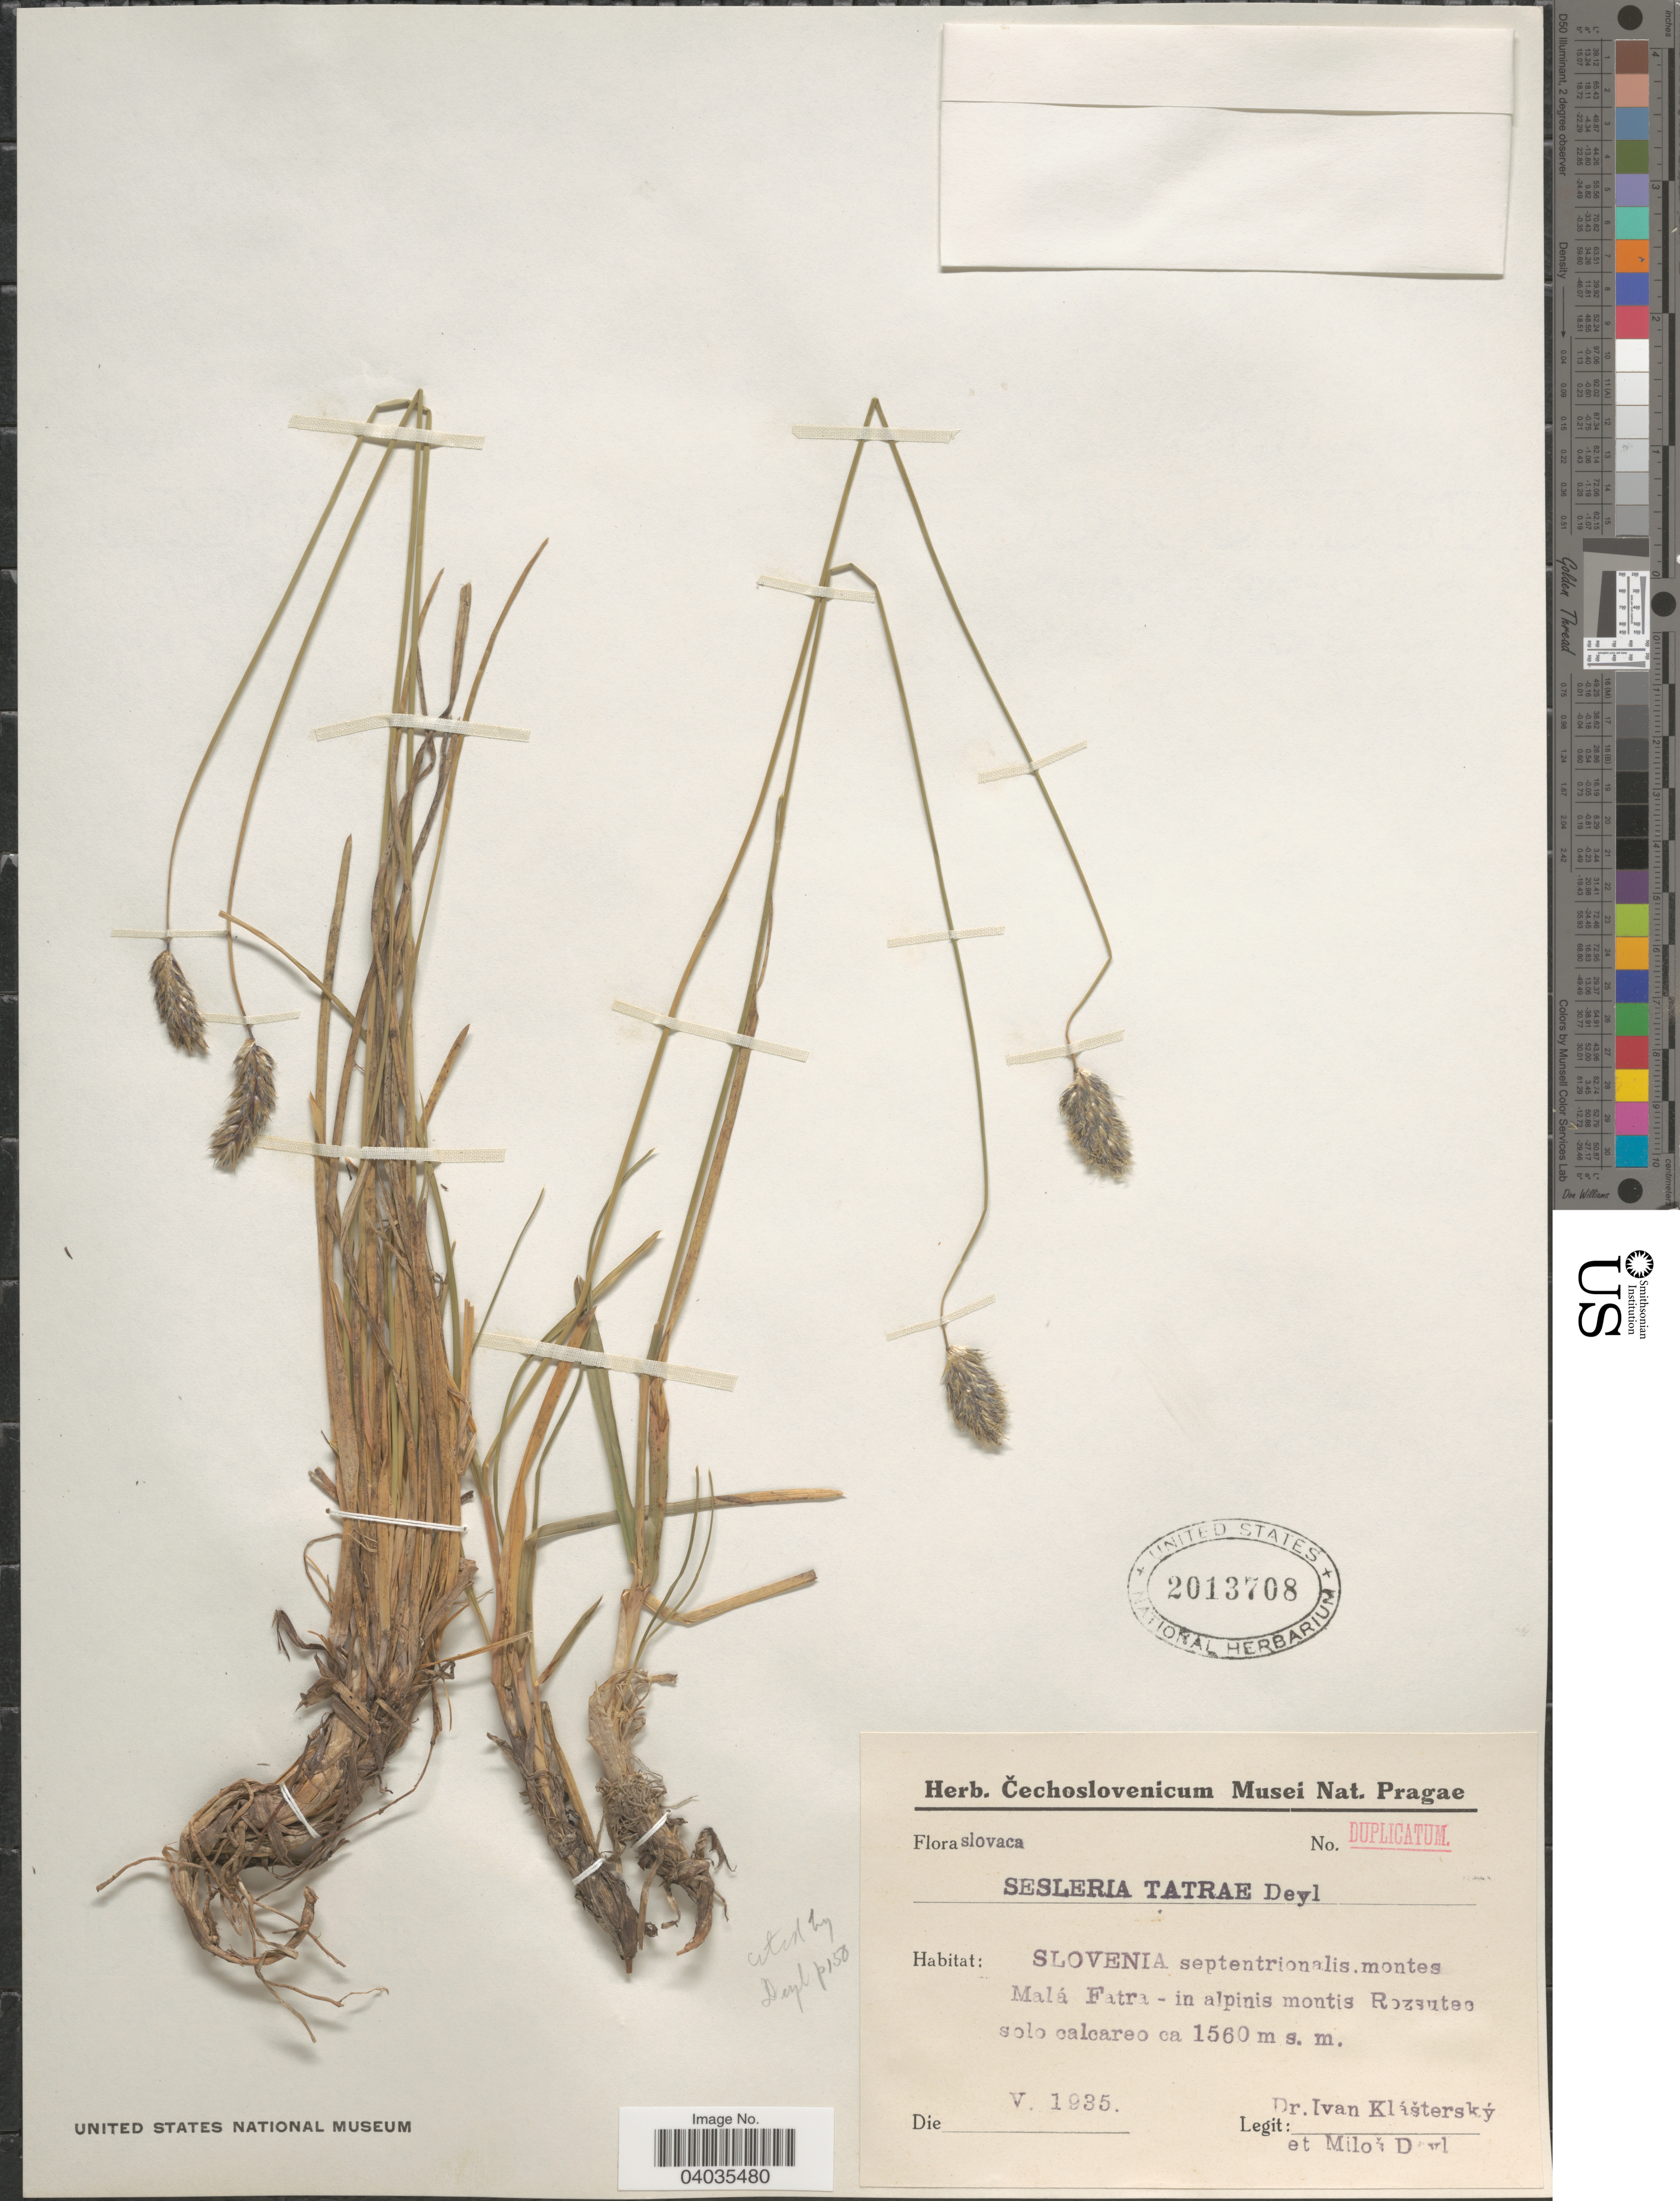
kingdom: Plantae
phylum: Tracheophyta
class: Liliopsida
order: Poales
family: Poaceae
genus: Sesleria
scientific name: Sesleria tatrae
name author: (Degen) Deyl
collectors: I. Klášterský & M. Deyl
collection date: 1935-05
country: Slovenia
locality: Slovaca. Slovenia septentrionalis montes Malá Fatra - in alpinis montis Rozsutec solo calcareo.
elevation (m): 1560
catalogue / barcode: US 2013708